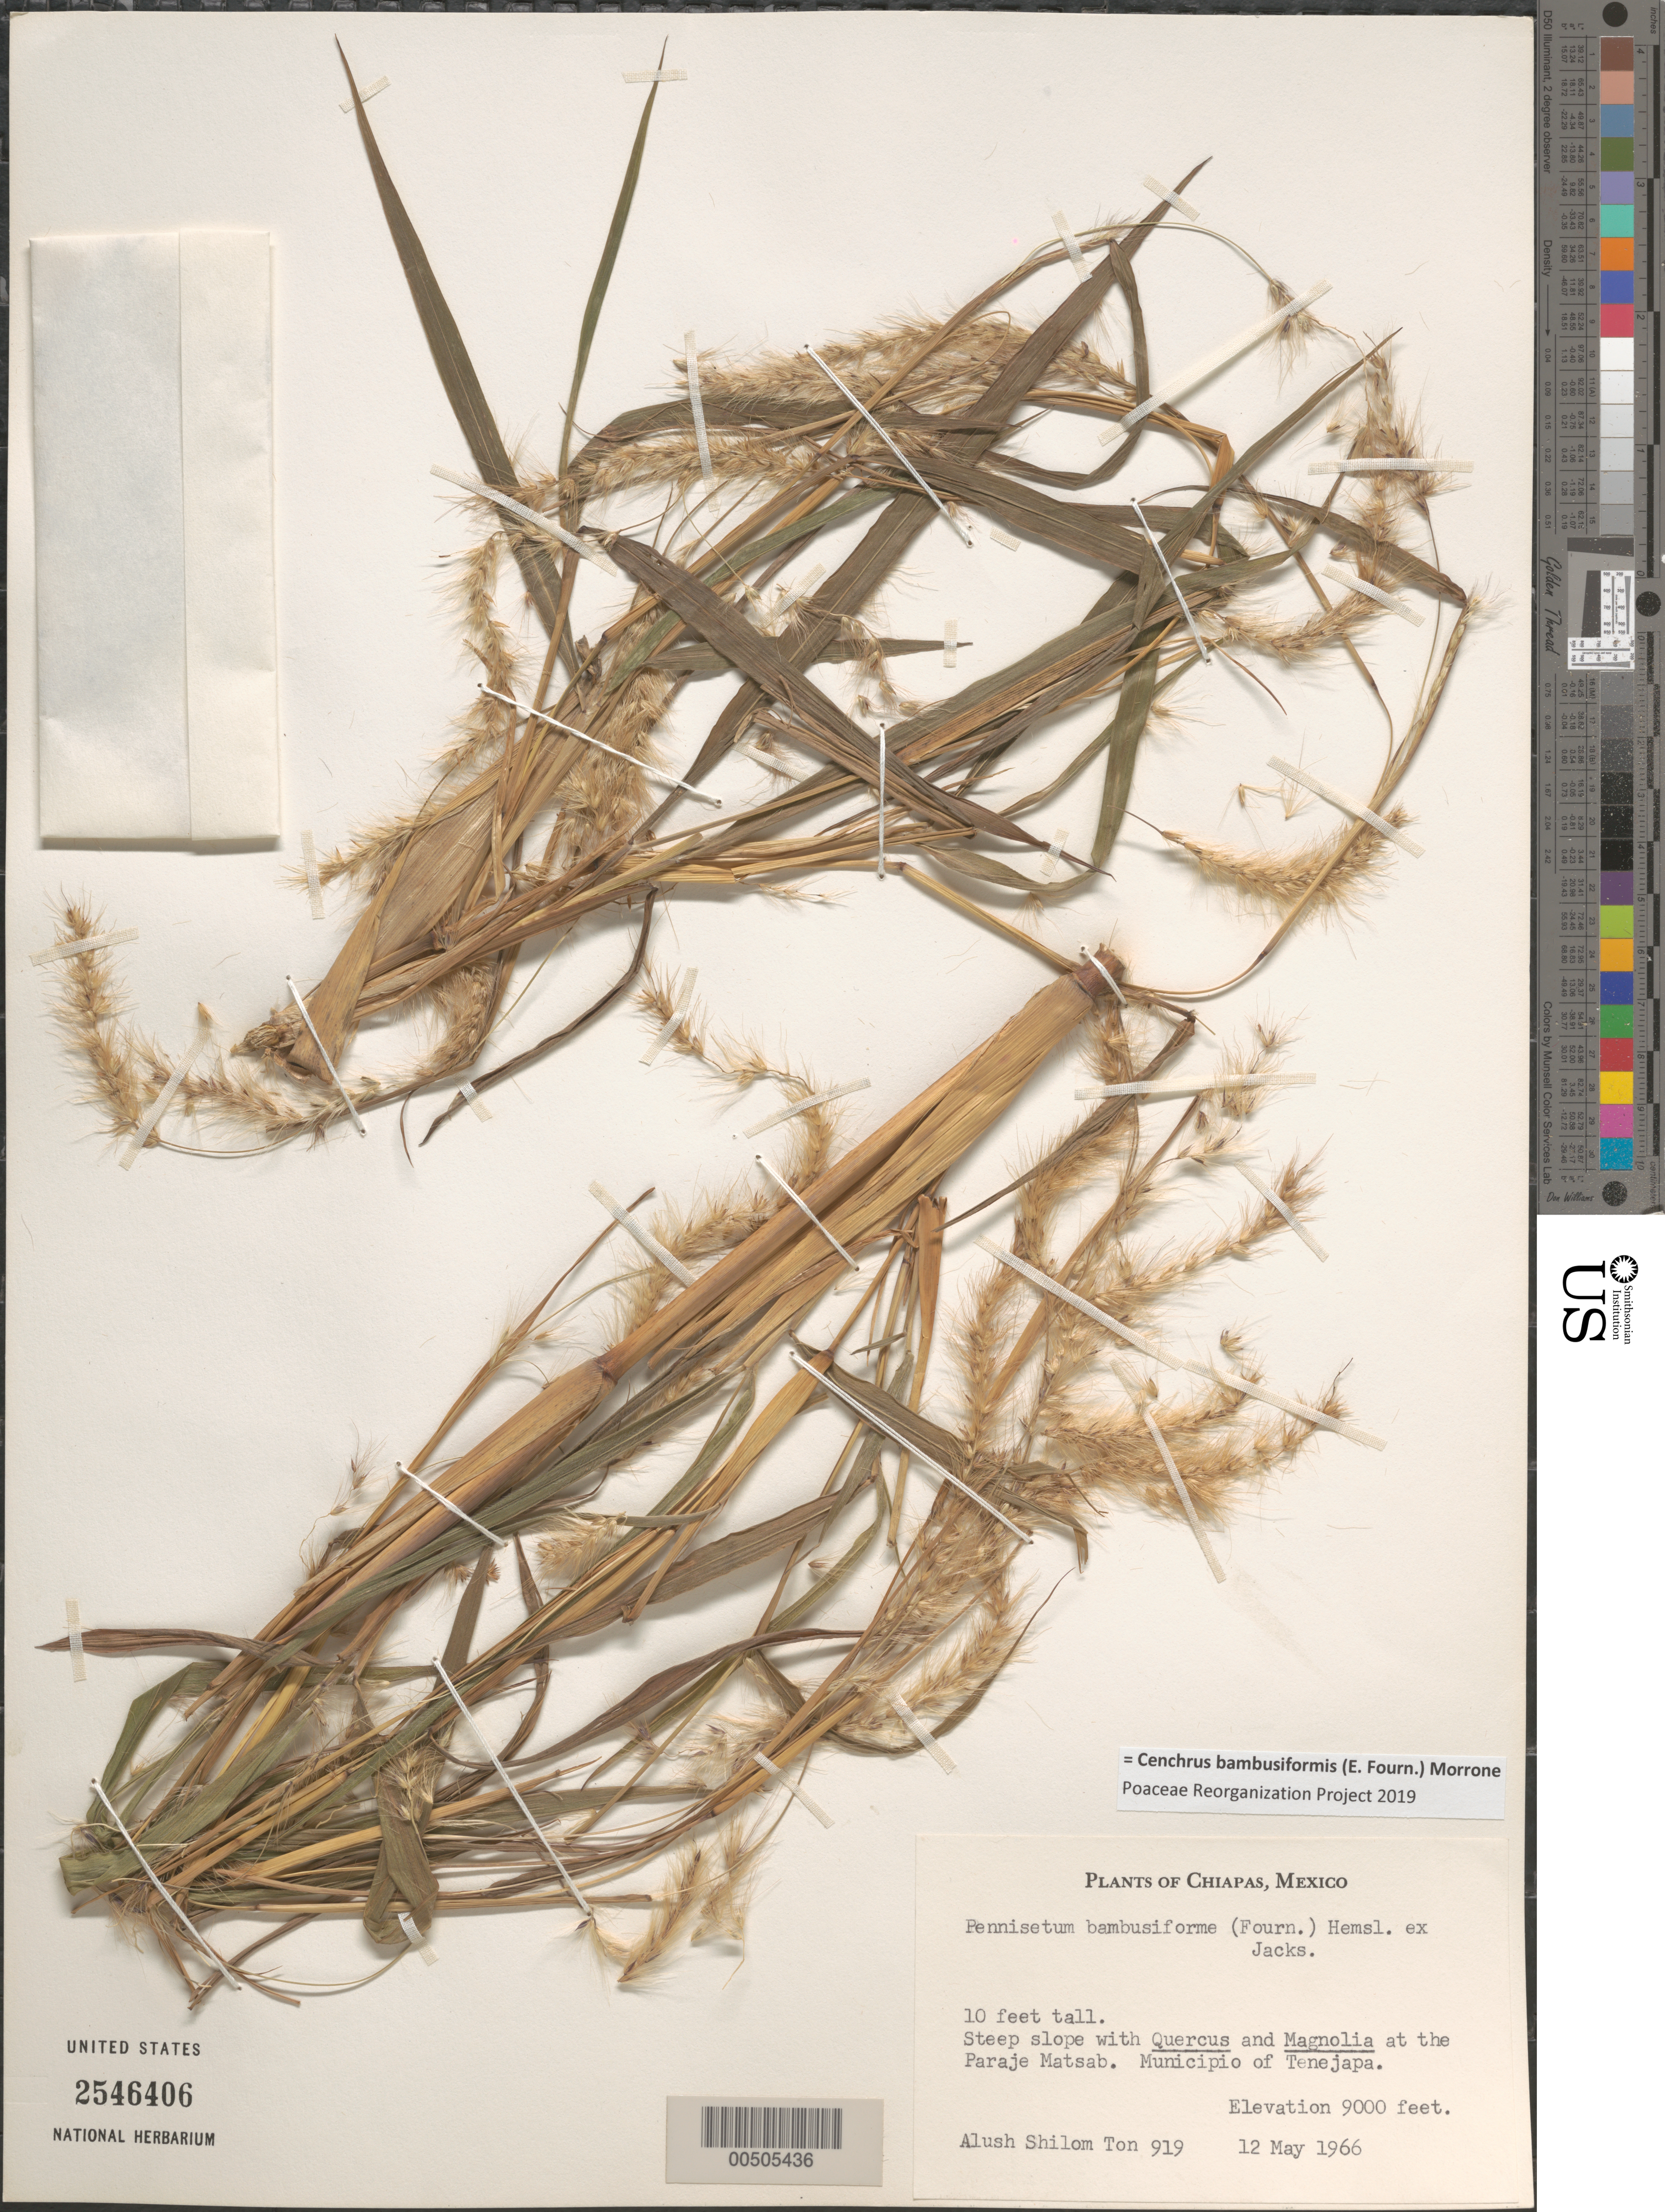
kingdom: Plantae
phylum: Tracheophyta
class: Liliopsida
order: Poales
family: Poaceae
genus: Cenchrus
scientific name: Cenchrus bambusiformis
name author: (E. Fourn.) Morrone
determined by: Poaceae Reorganization Project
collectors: A. S. Ton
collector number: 919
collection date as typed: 12 May 1966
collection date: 1966-05-12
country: Mexico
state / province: Chiapas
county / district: Tenejapa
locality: At the Paraje Matsab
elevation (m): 2743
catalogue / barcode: US 2546406